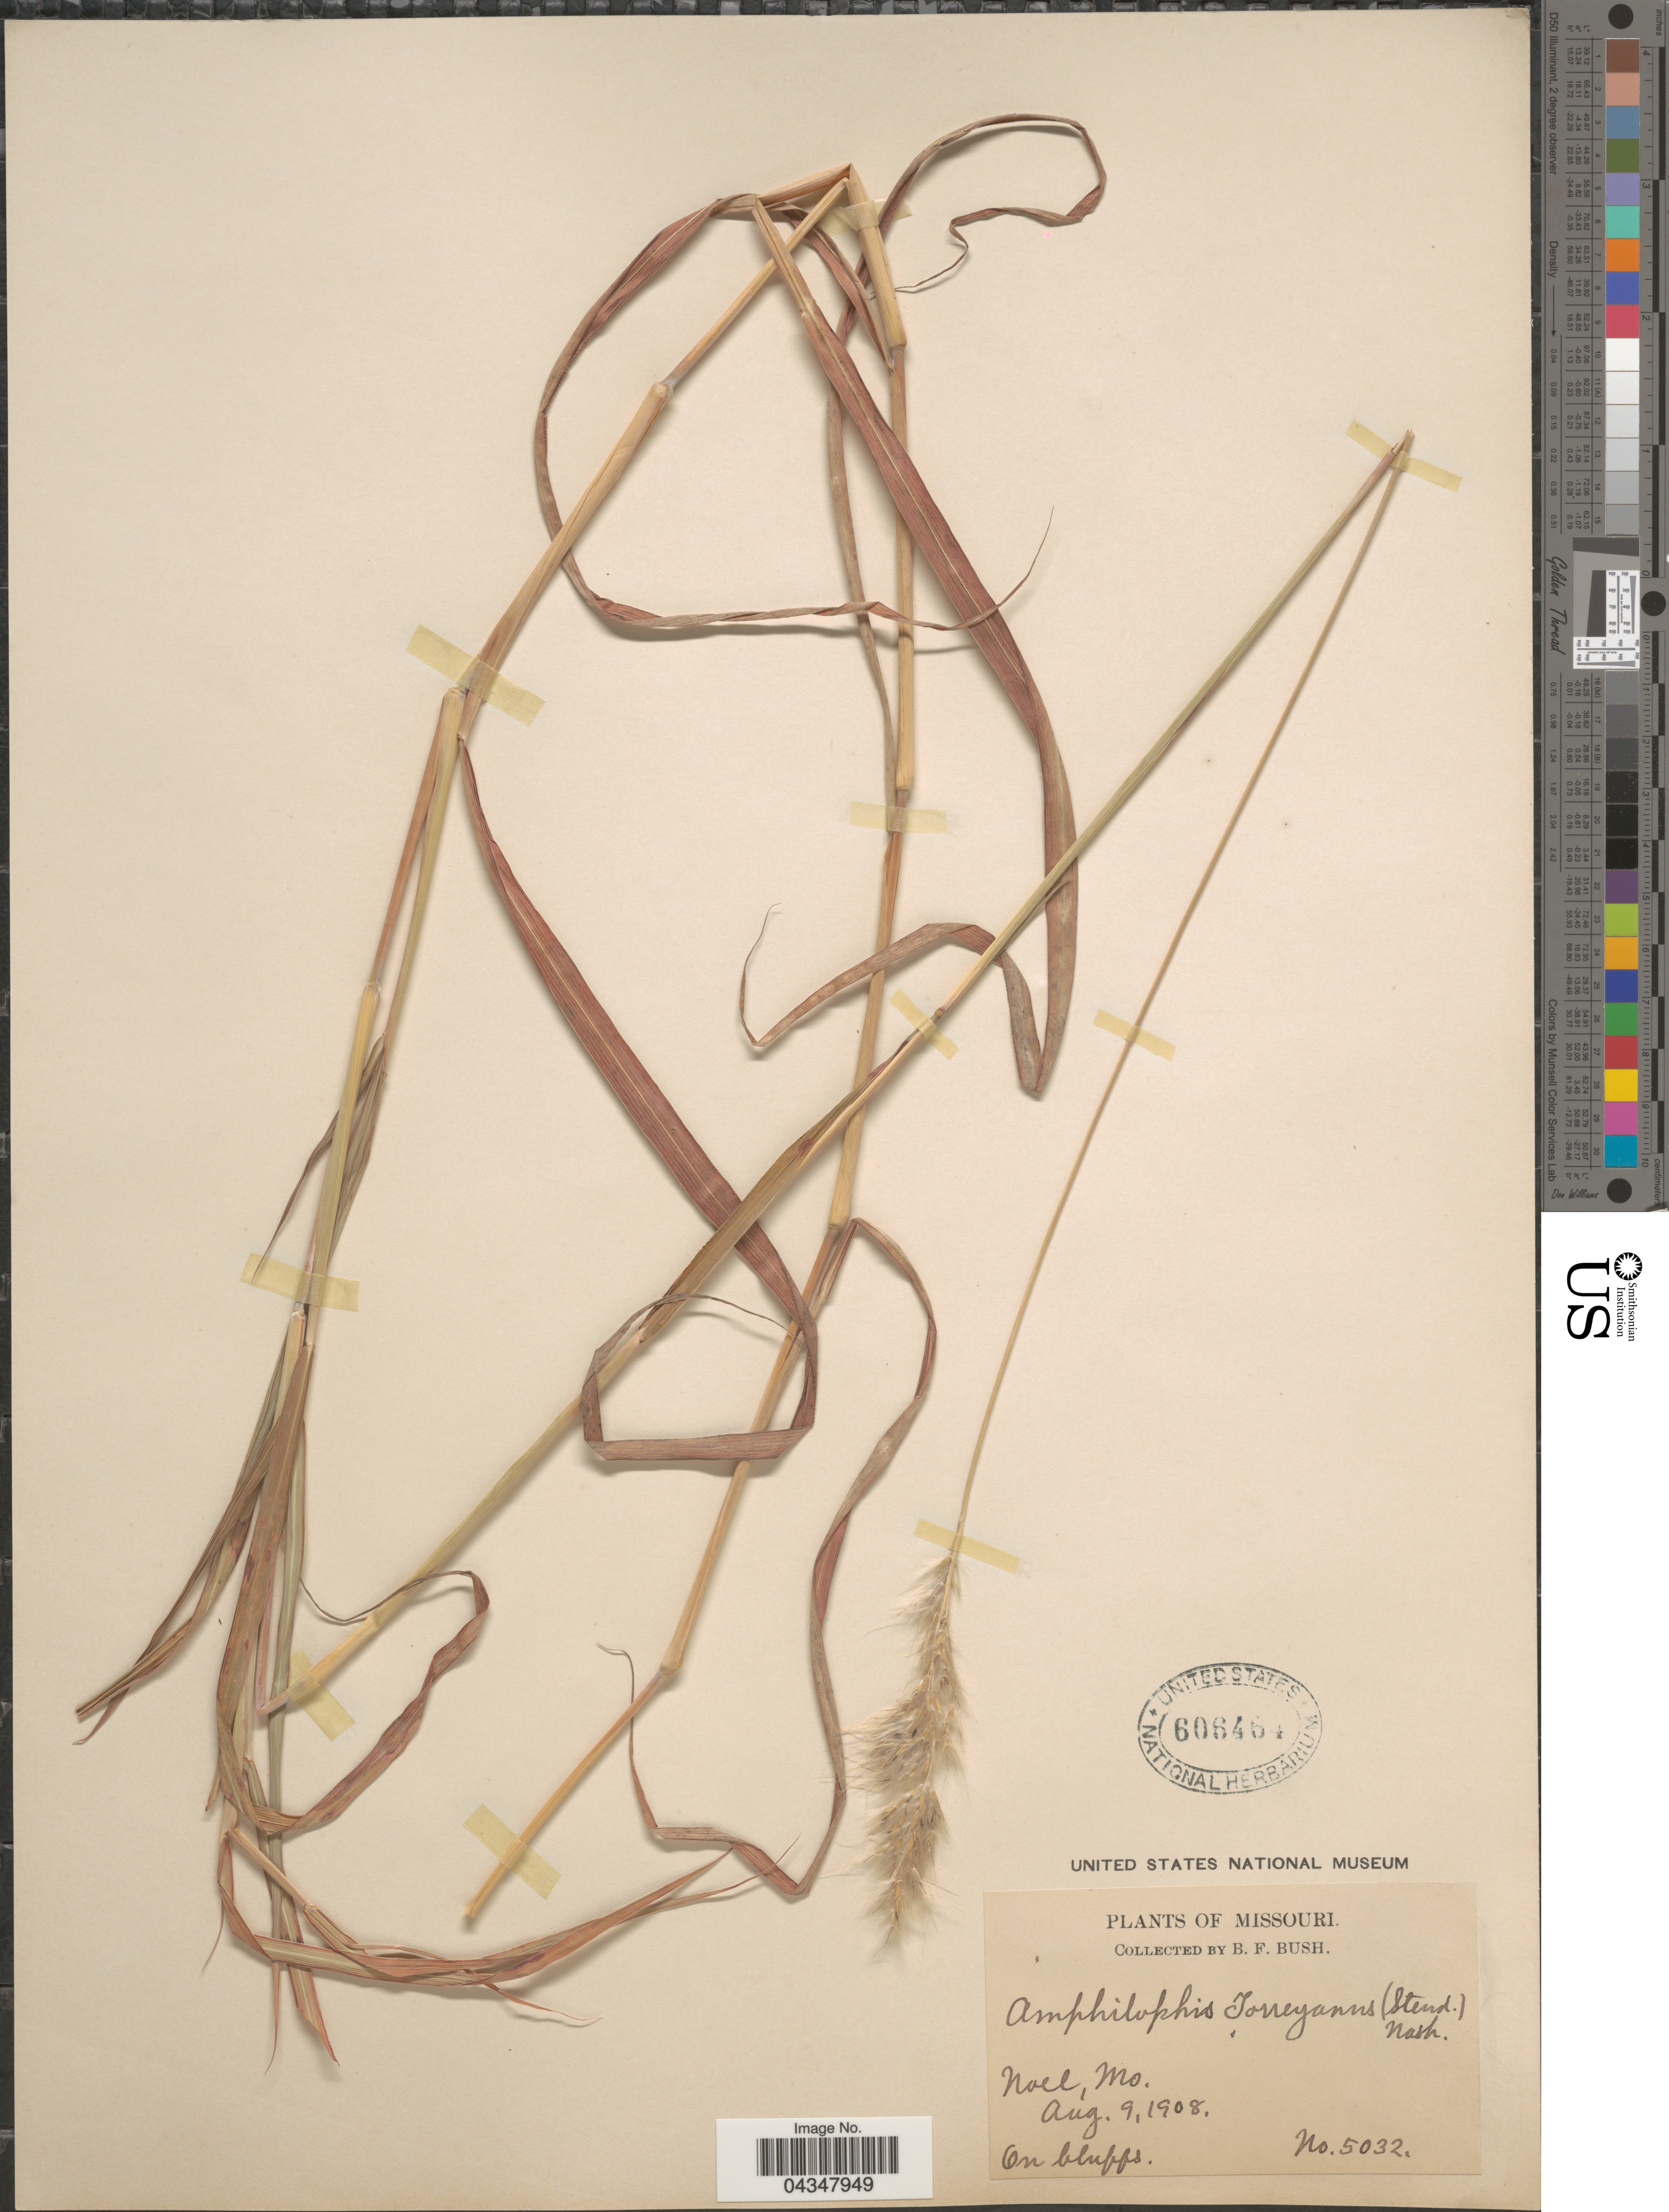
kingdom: Plantae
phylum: Tracheophyta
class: Liliopsida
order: Poales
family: Poaceae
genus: Bothriochloa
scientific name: Bothriochloa saccharoides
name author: (Sw.) Rydb.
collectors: B. F. Bush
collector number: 5032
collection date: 1908-08-09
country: United States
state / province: Missouri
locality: Noel.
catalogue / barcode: US 606464